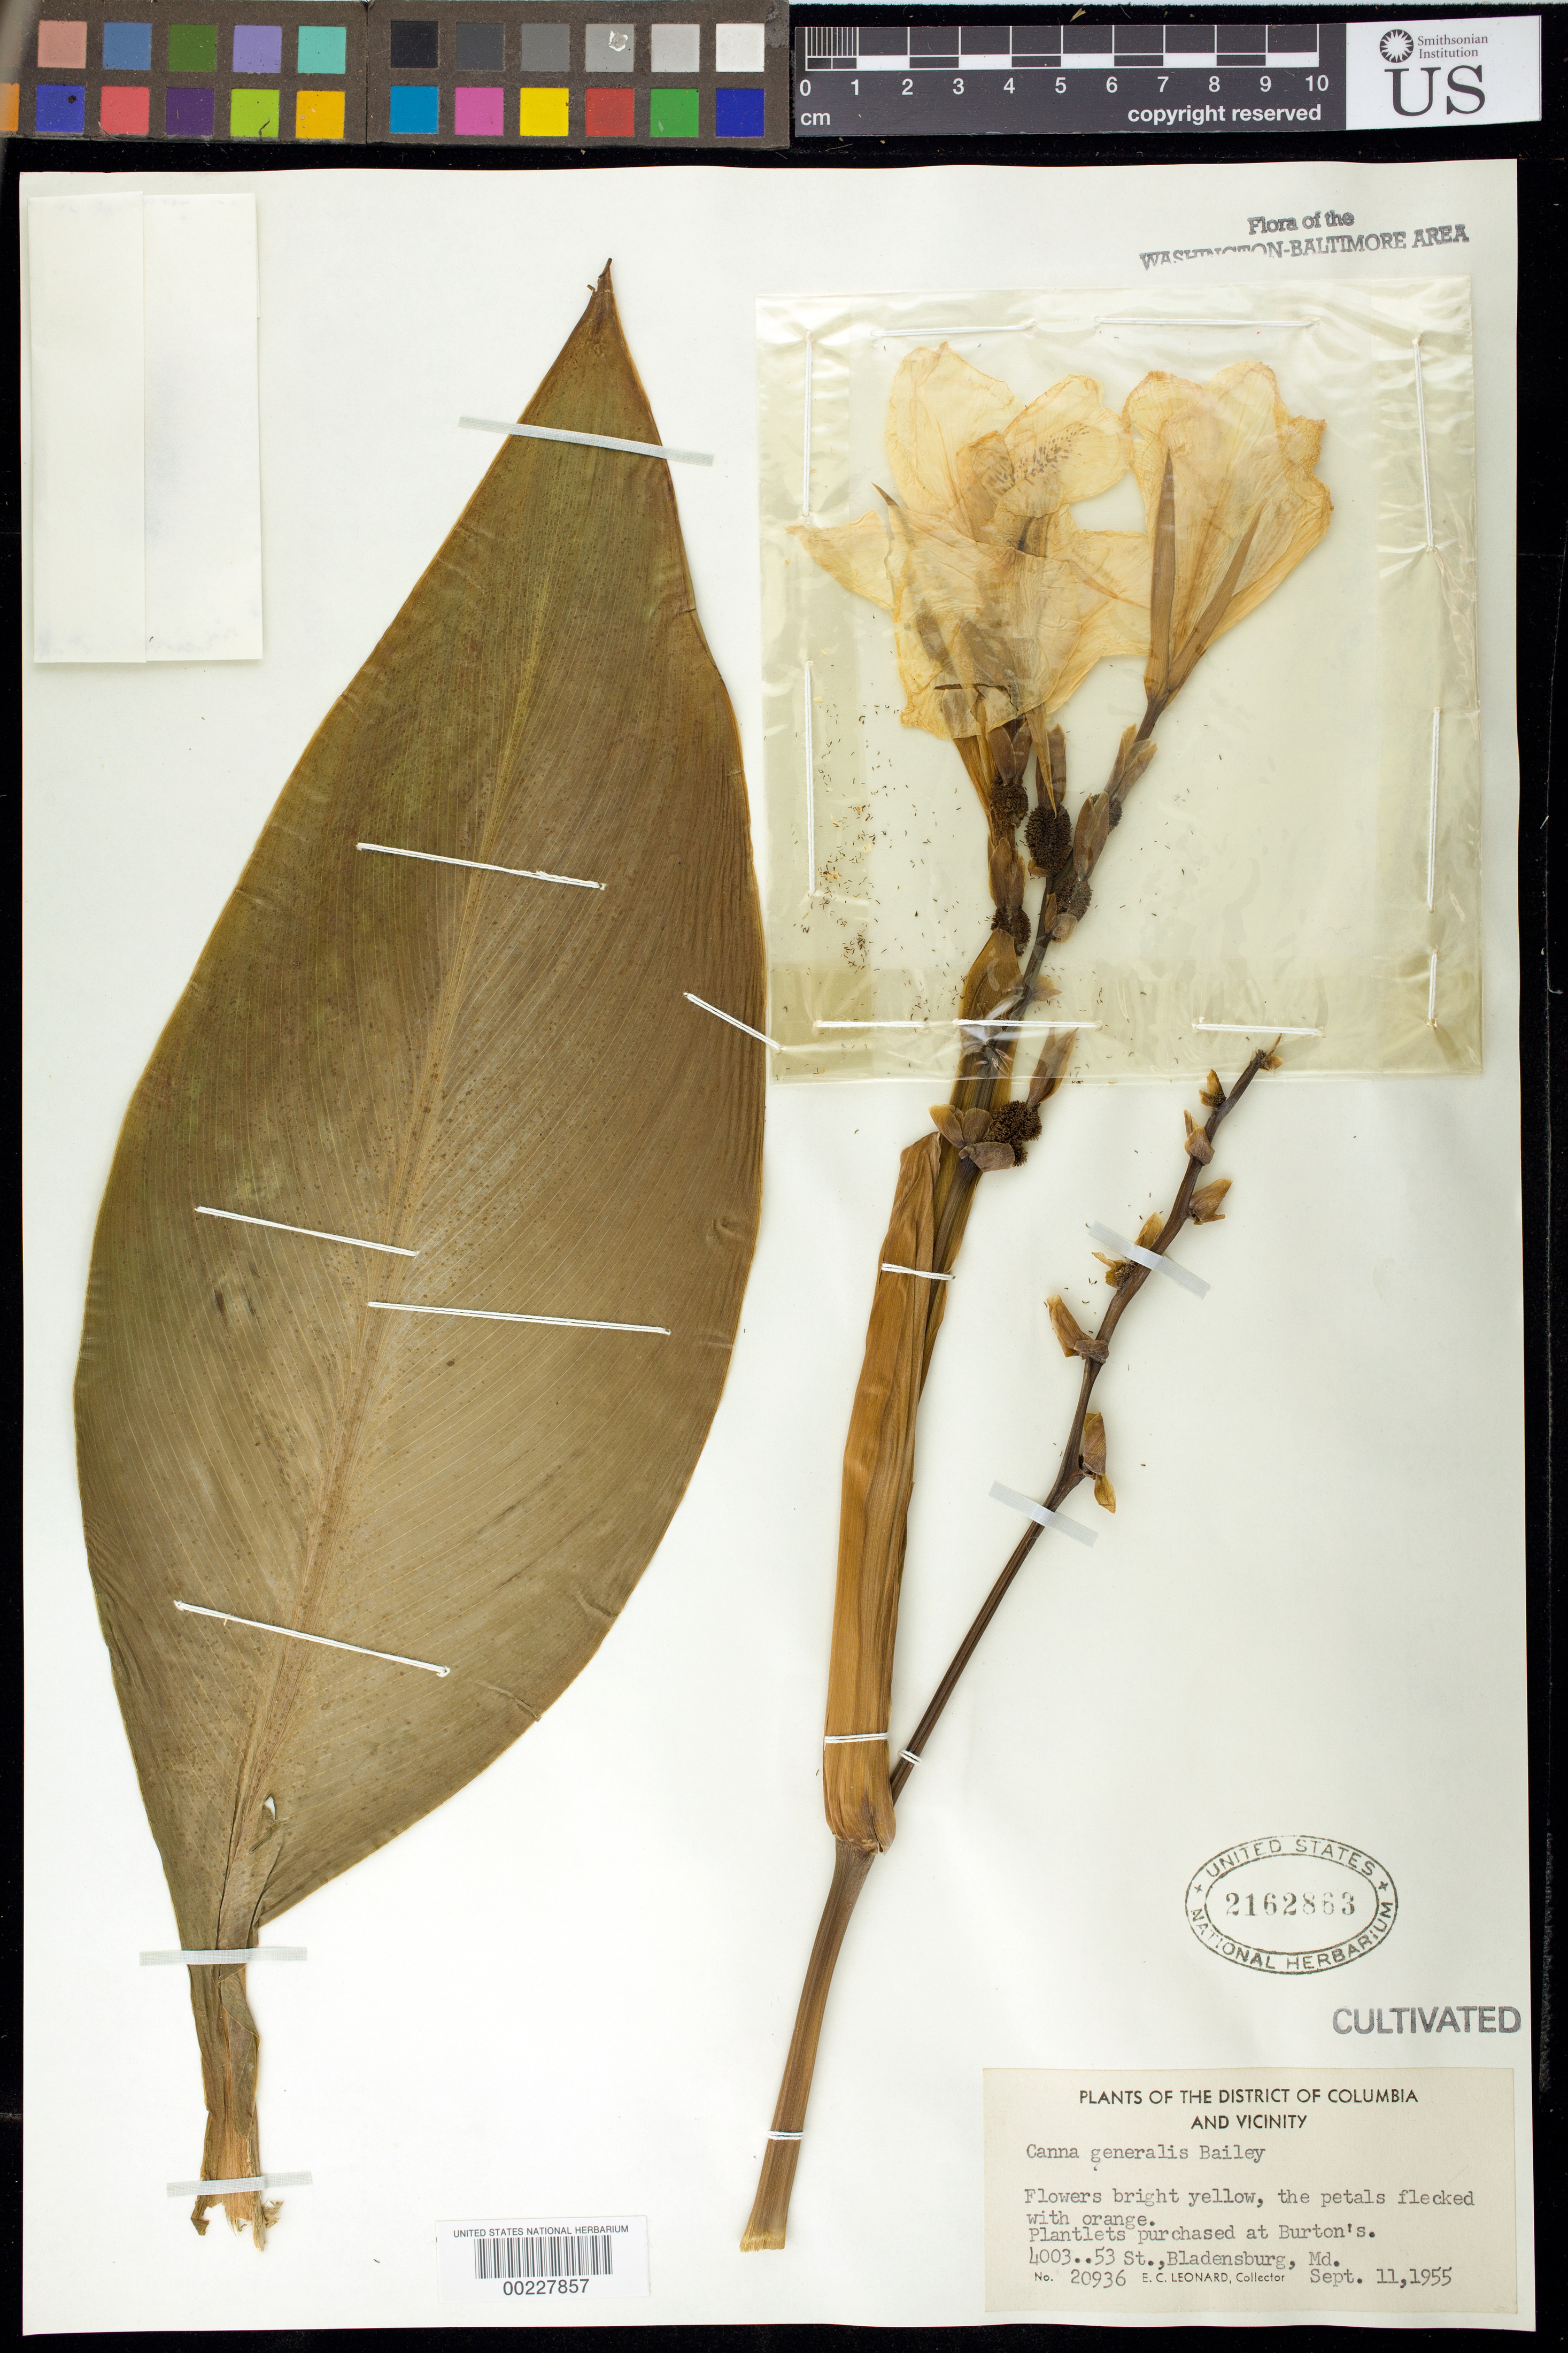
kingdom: Plantae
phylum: Tracheophyta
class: Liliopsida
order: Zingiberales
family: Cannaceae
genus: Canna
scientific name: Canna x generalis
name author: L.H. Bailey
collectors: E. C. Leonard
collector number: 20936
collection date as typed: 11 Sep 1955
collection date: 1955-09-11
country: United States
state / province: Maryland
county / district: Prince George's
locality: Plantlet purchased at Burton's. 4003 53 ST, Bladensburg, MD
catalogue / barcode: US 2162863